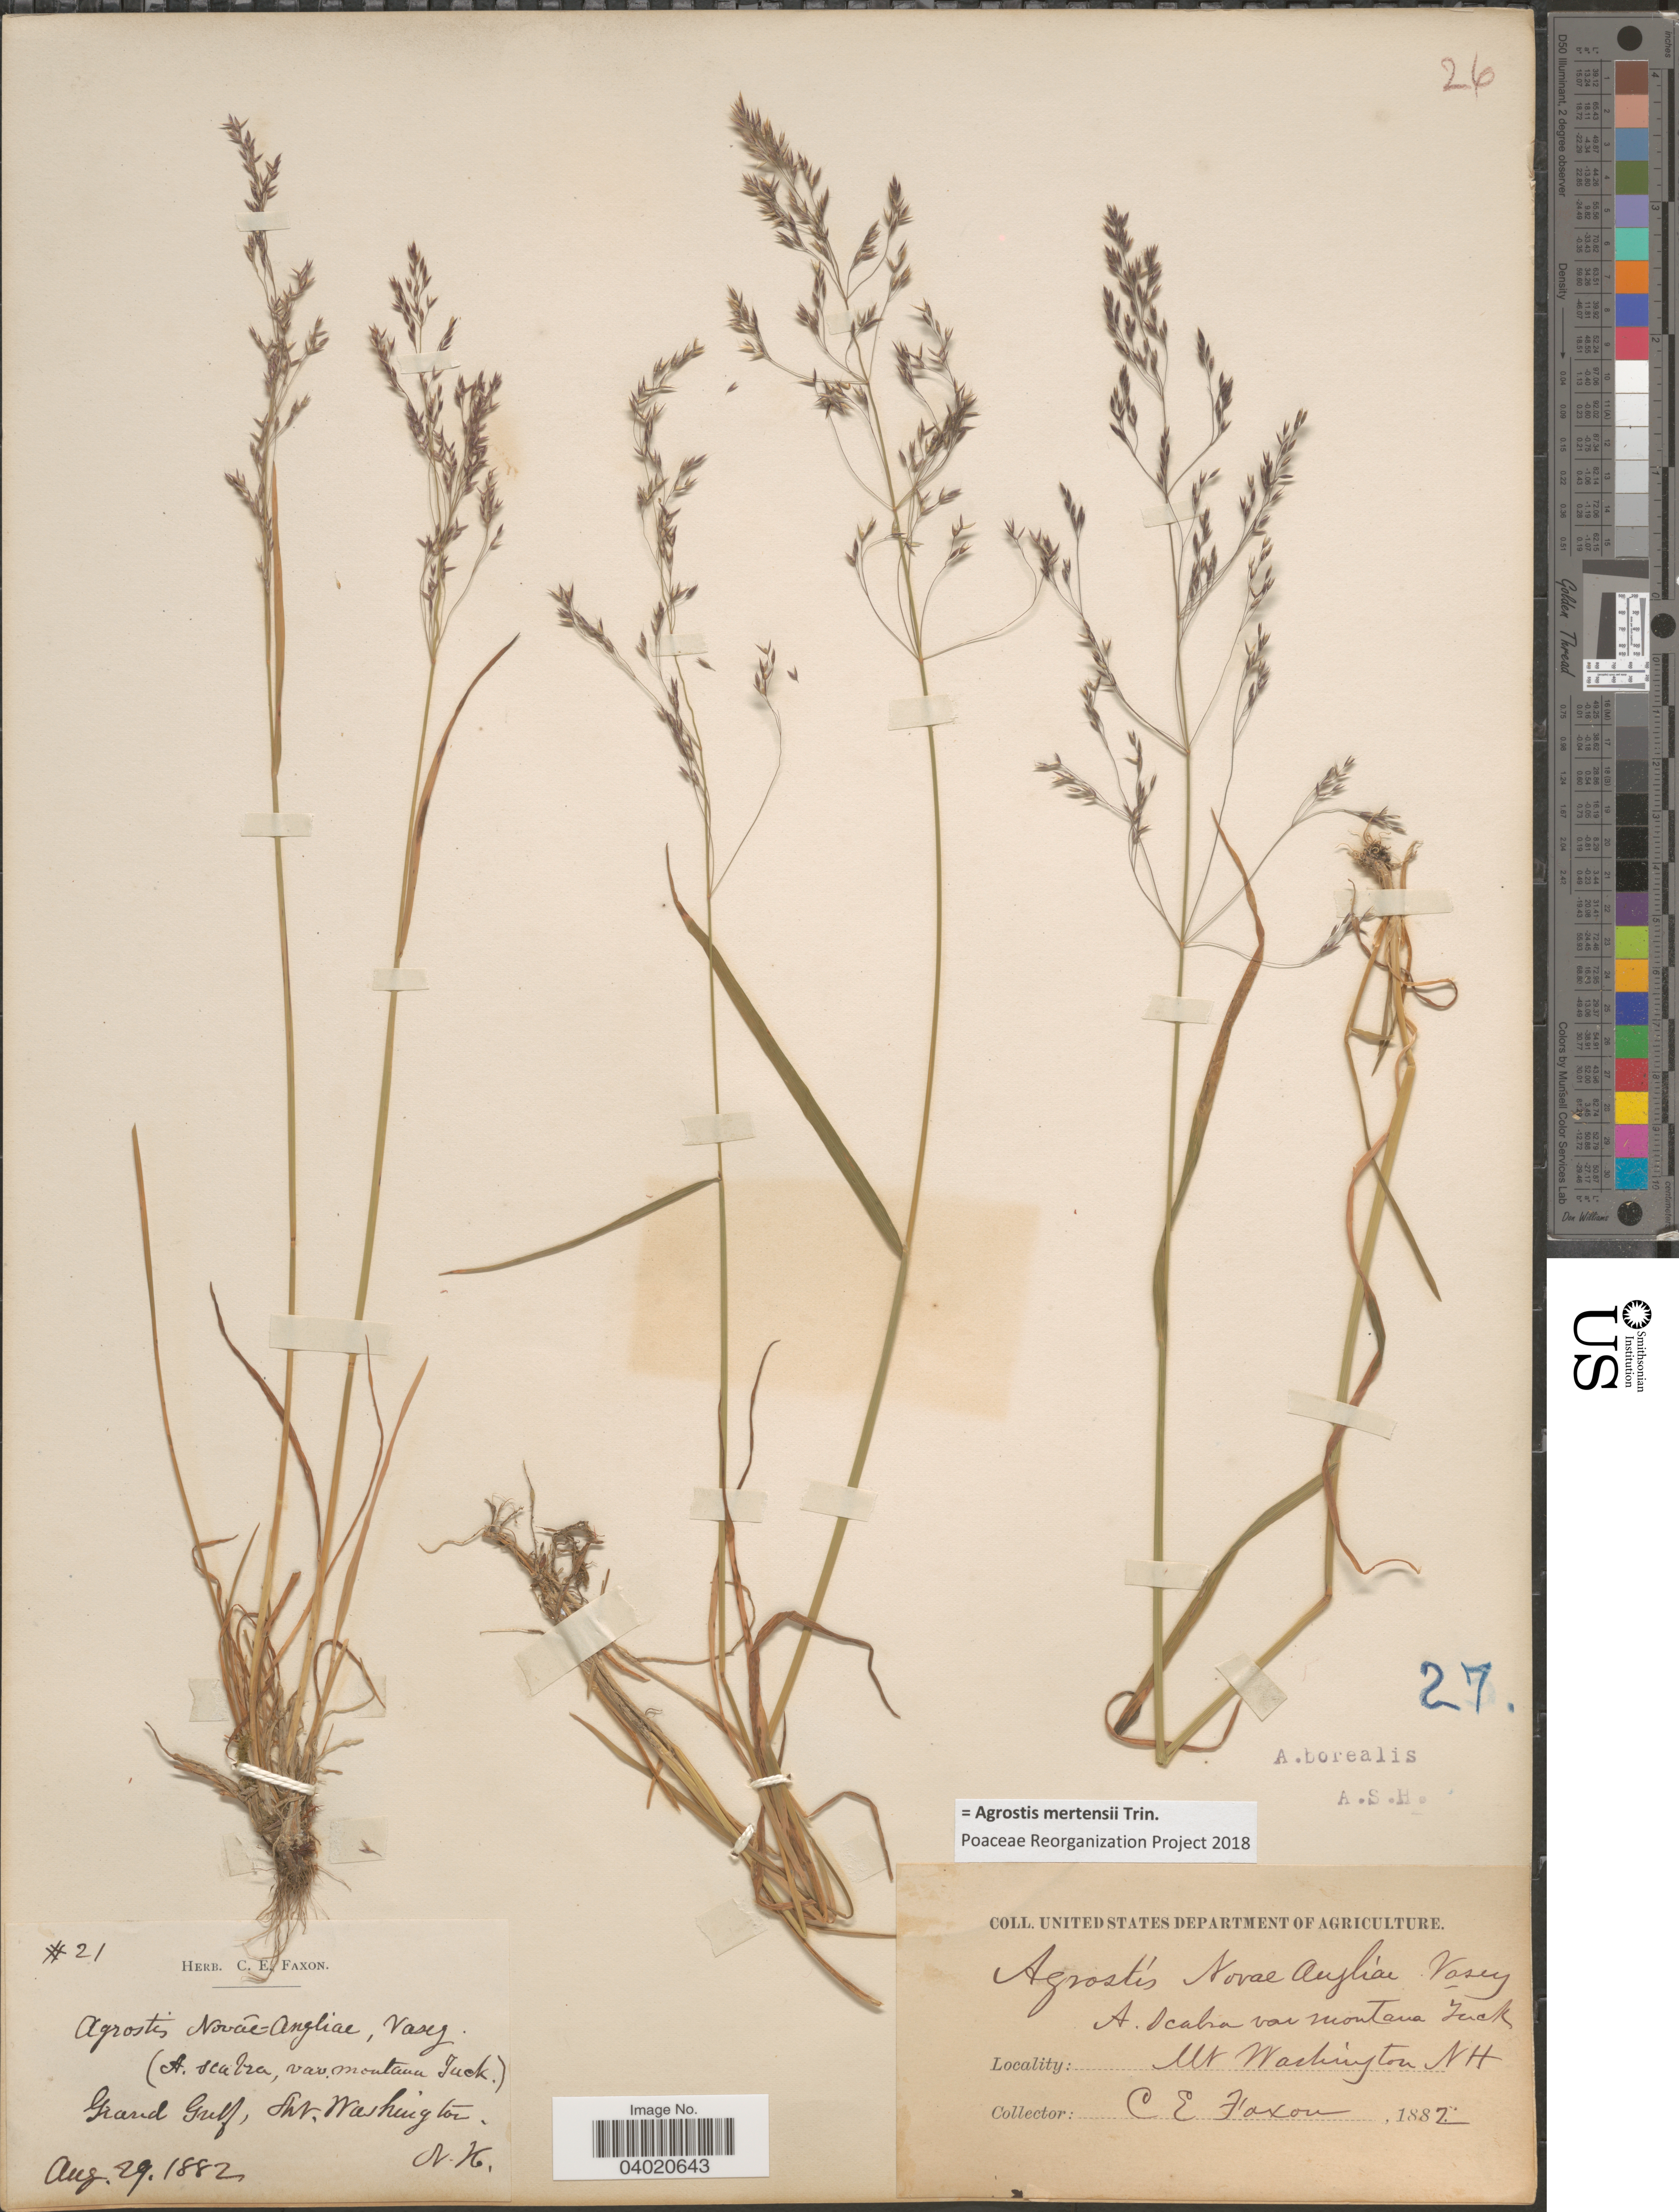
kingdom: Plantae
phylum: Tracheophyta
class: Liliopsida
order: Poales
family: Poaceae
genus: Agrostis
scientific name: Agrostis mertensii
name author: Trin.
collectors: C. Faxon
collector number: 21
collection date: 1882-08-29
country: United States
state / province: New Hampshire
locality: Grand Gulf, Mt. Washington.